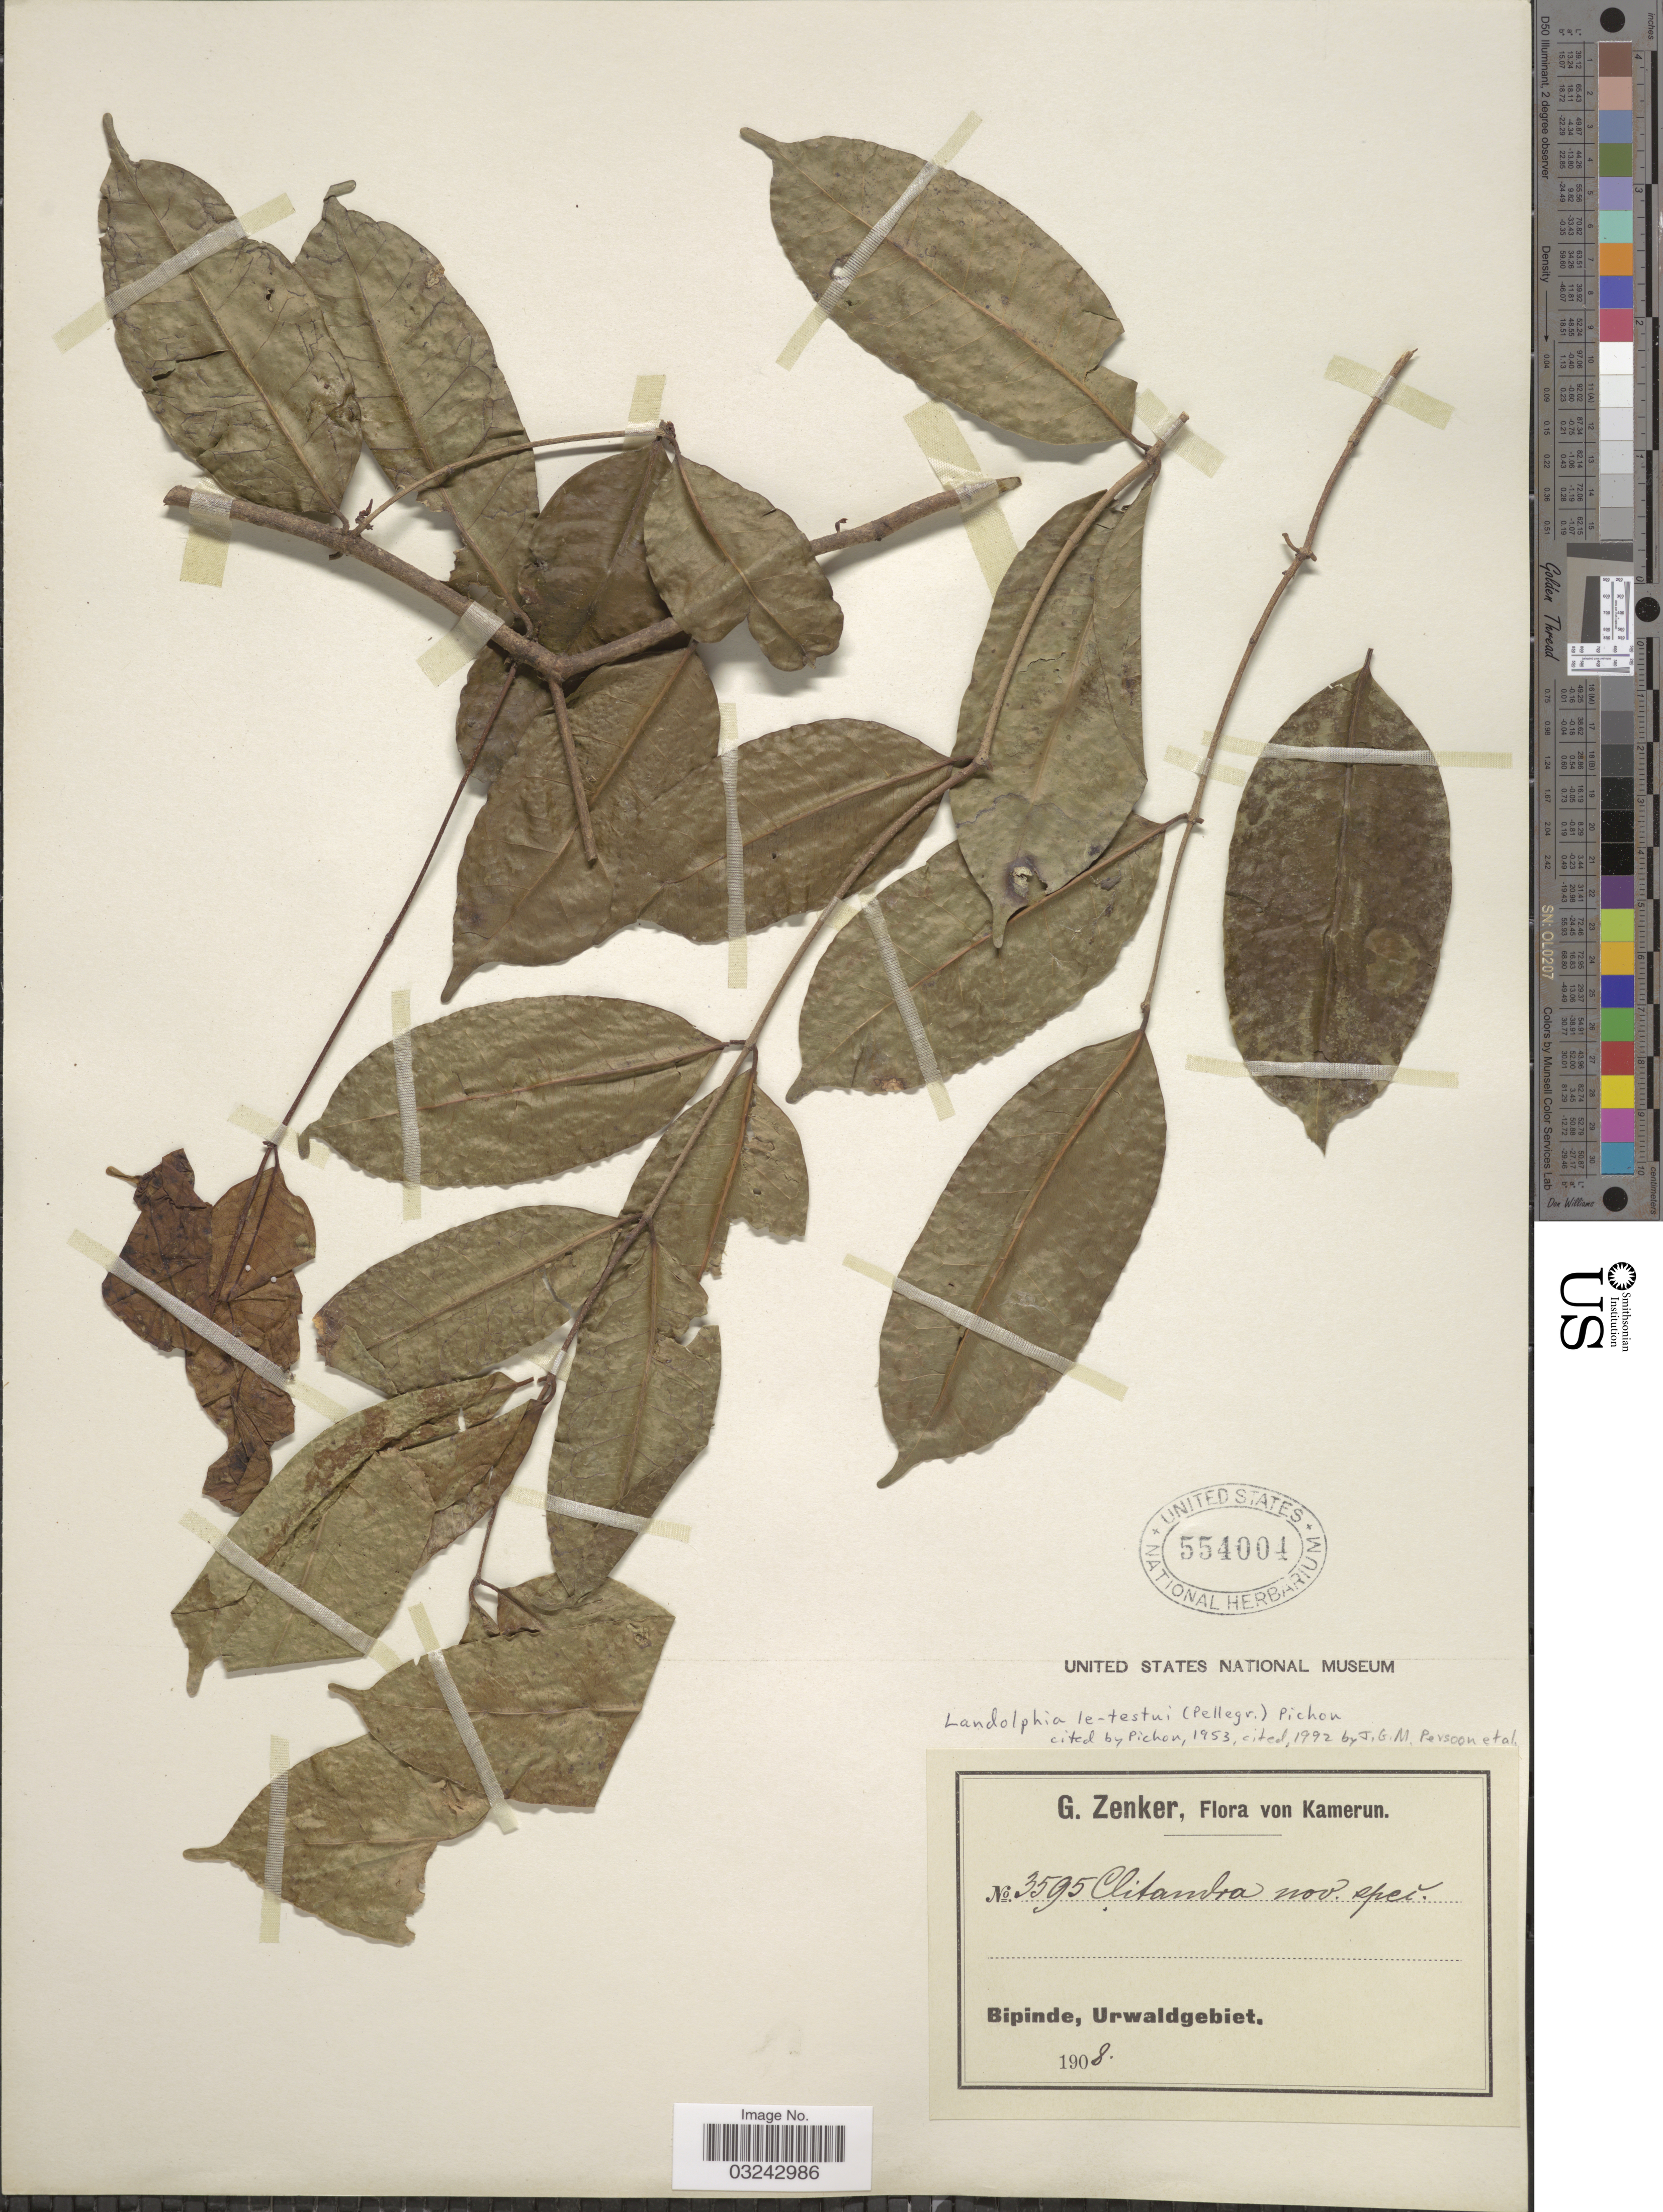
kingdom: Plantae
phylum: Tracheophyta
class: Magnoliopsida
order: Gentianales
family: Apocynaceae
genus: Landolphia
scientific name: Landolphia letestui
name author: (Pellegr.) Pichon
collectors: G. A. Zenker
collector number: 3595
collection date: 1908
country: Cameroon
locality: Bipinde, Urwaldgebiet.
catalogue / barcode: US 554004